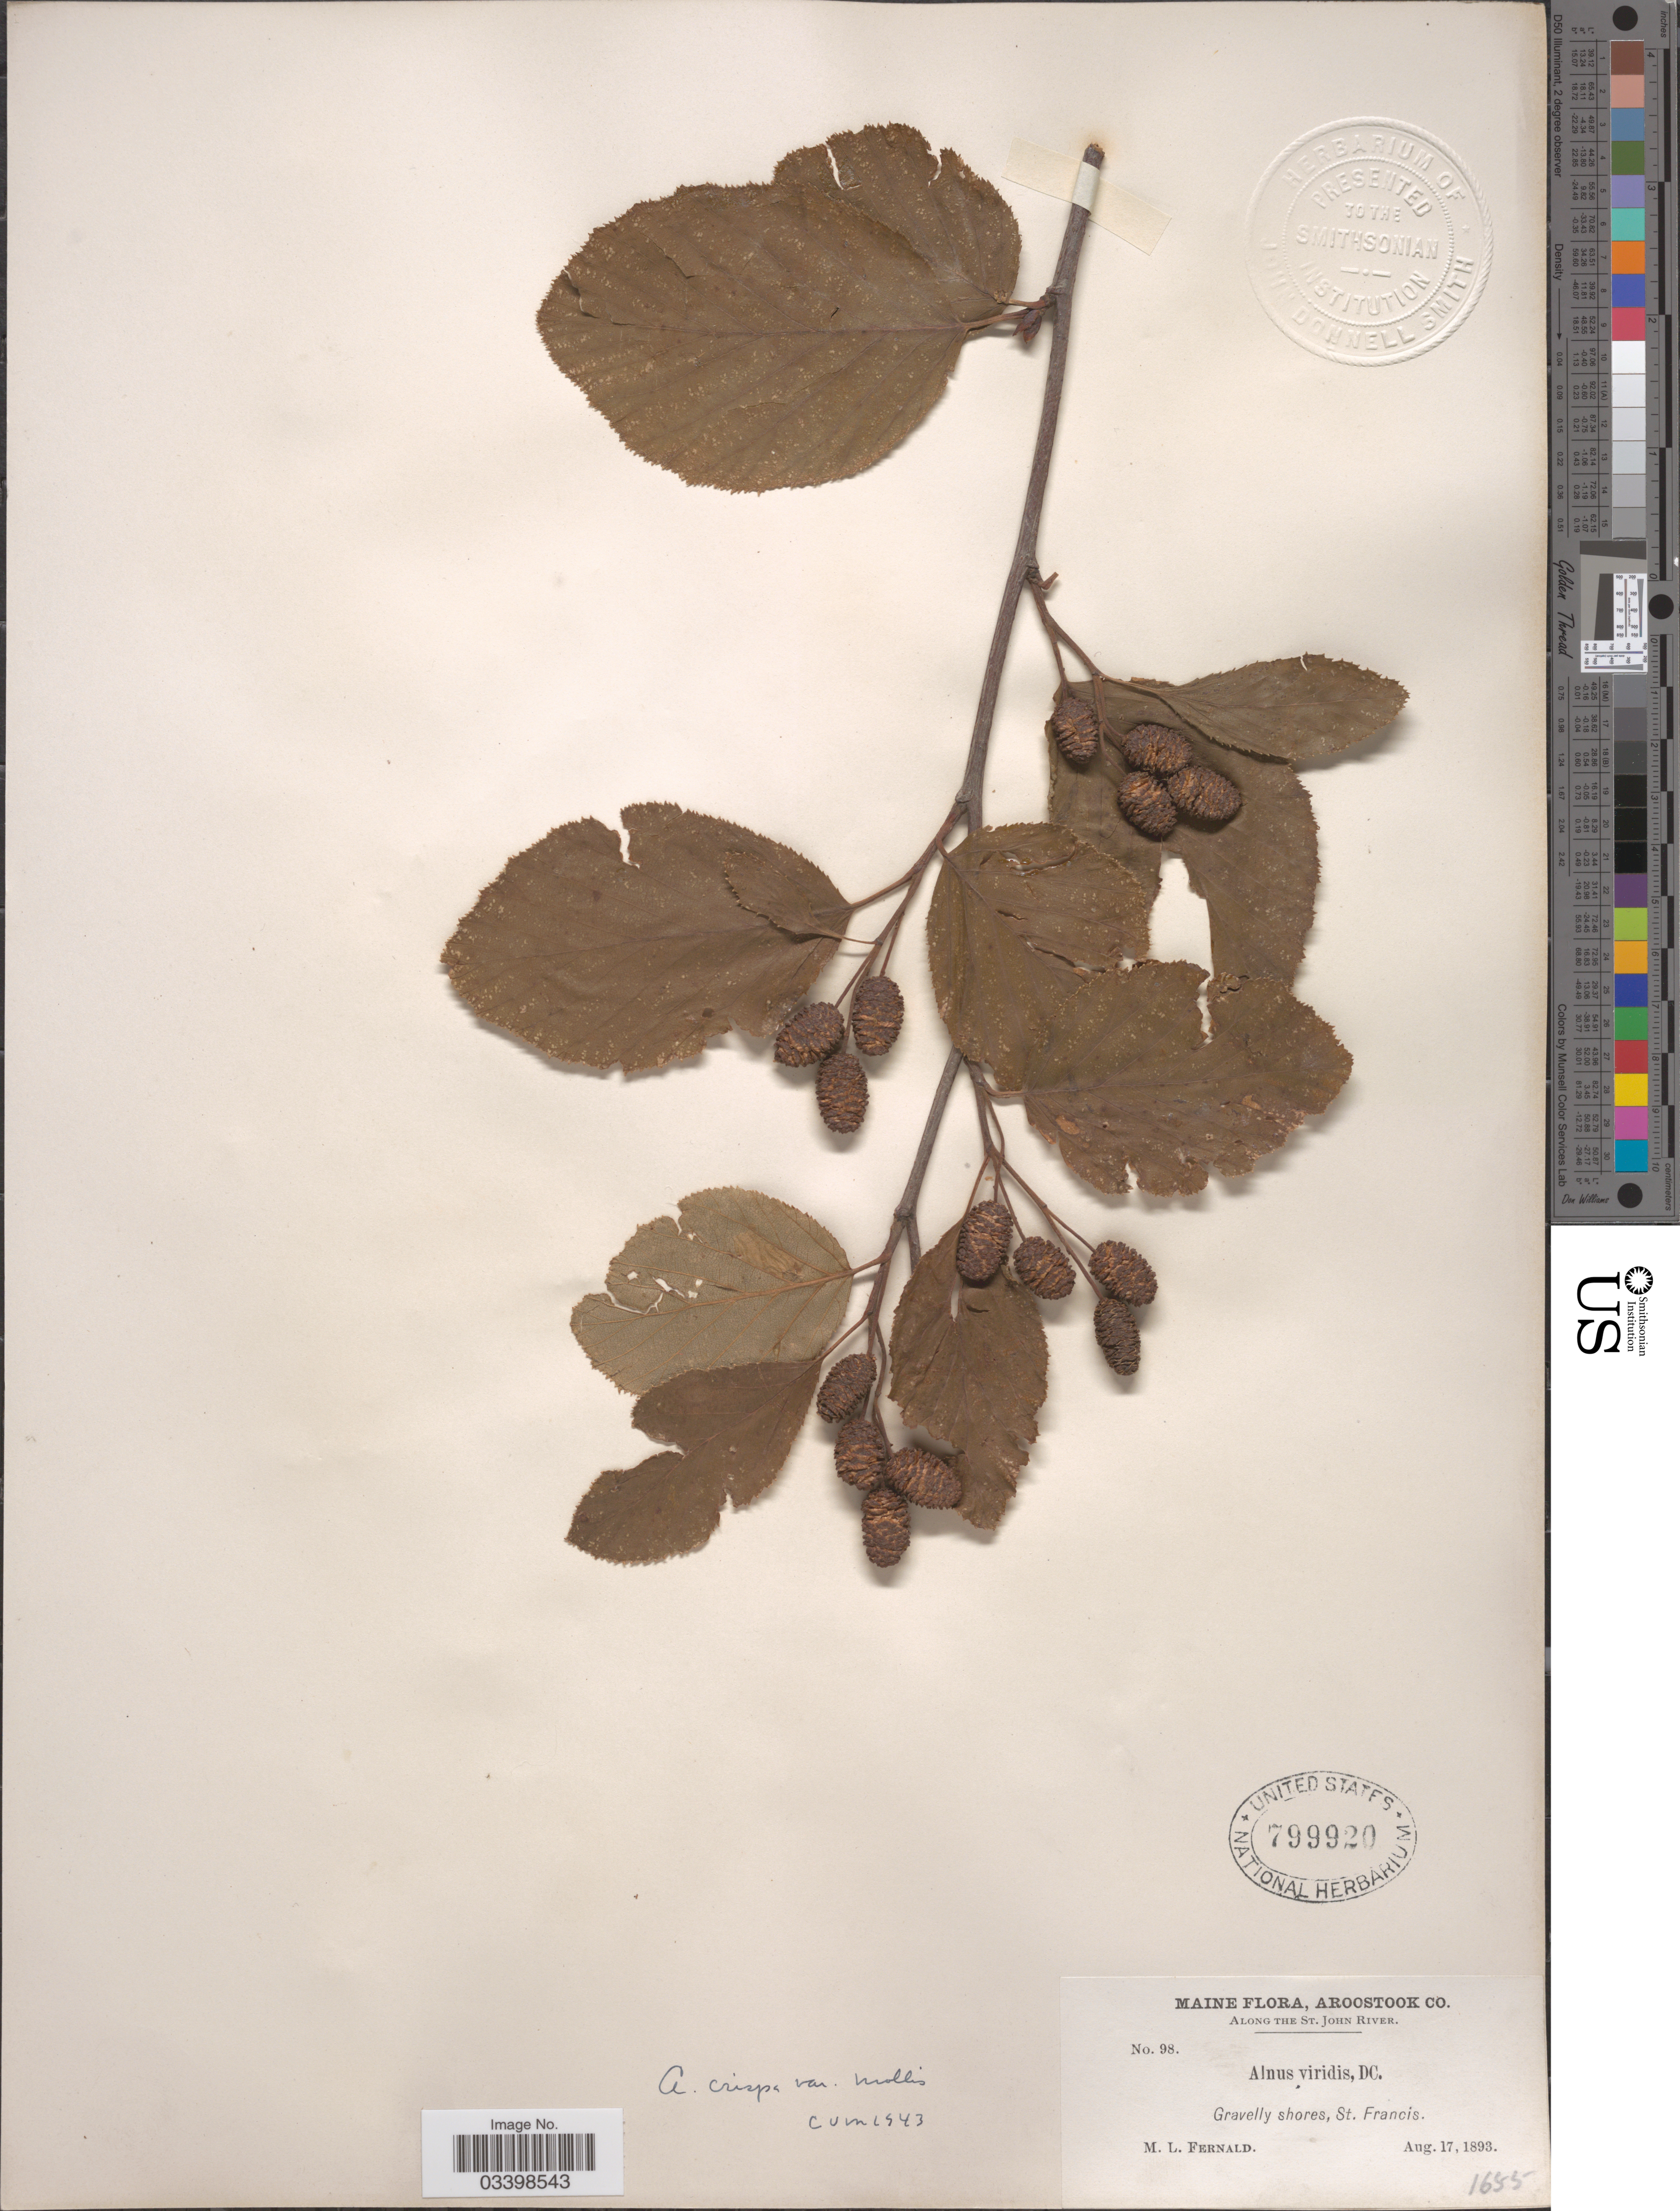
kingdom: Plantae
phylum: Tracheophyta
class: Magnoliopsida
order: Fagales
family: Betulaceae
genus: Alnus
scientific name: Alnus viridis subsp. crispa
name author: (Aiton) Turrill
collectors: M. L. Fernald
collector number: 98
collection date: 1893-08-17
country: United States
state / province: Maine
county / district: Aroostook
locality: Along the St. John River. St. Francis.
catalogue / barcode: US 799920